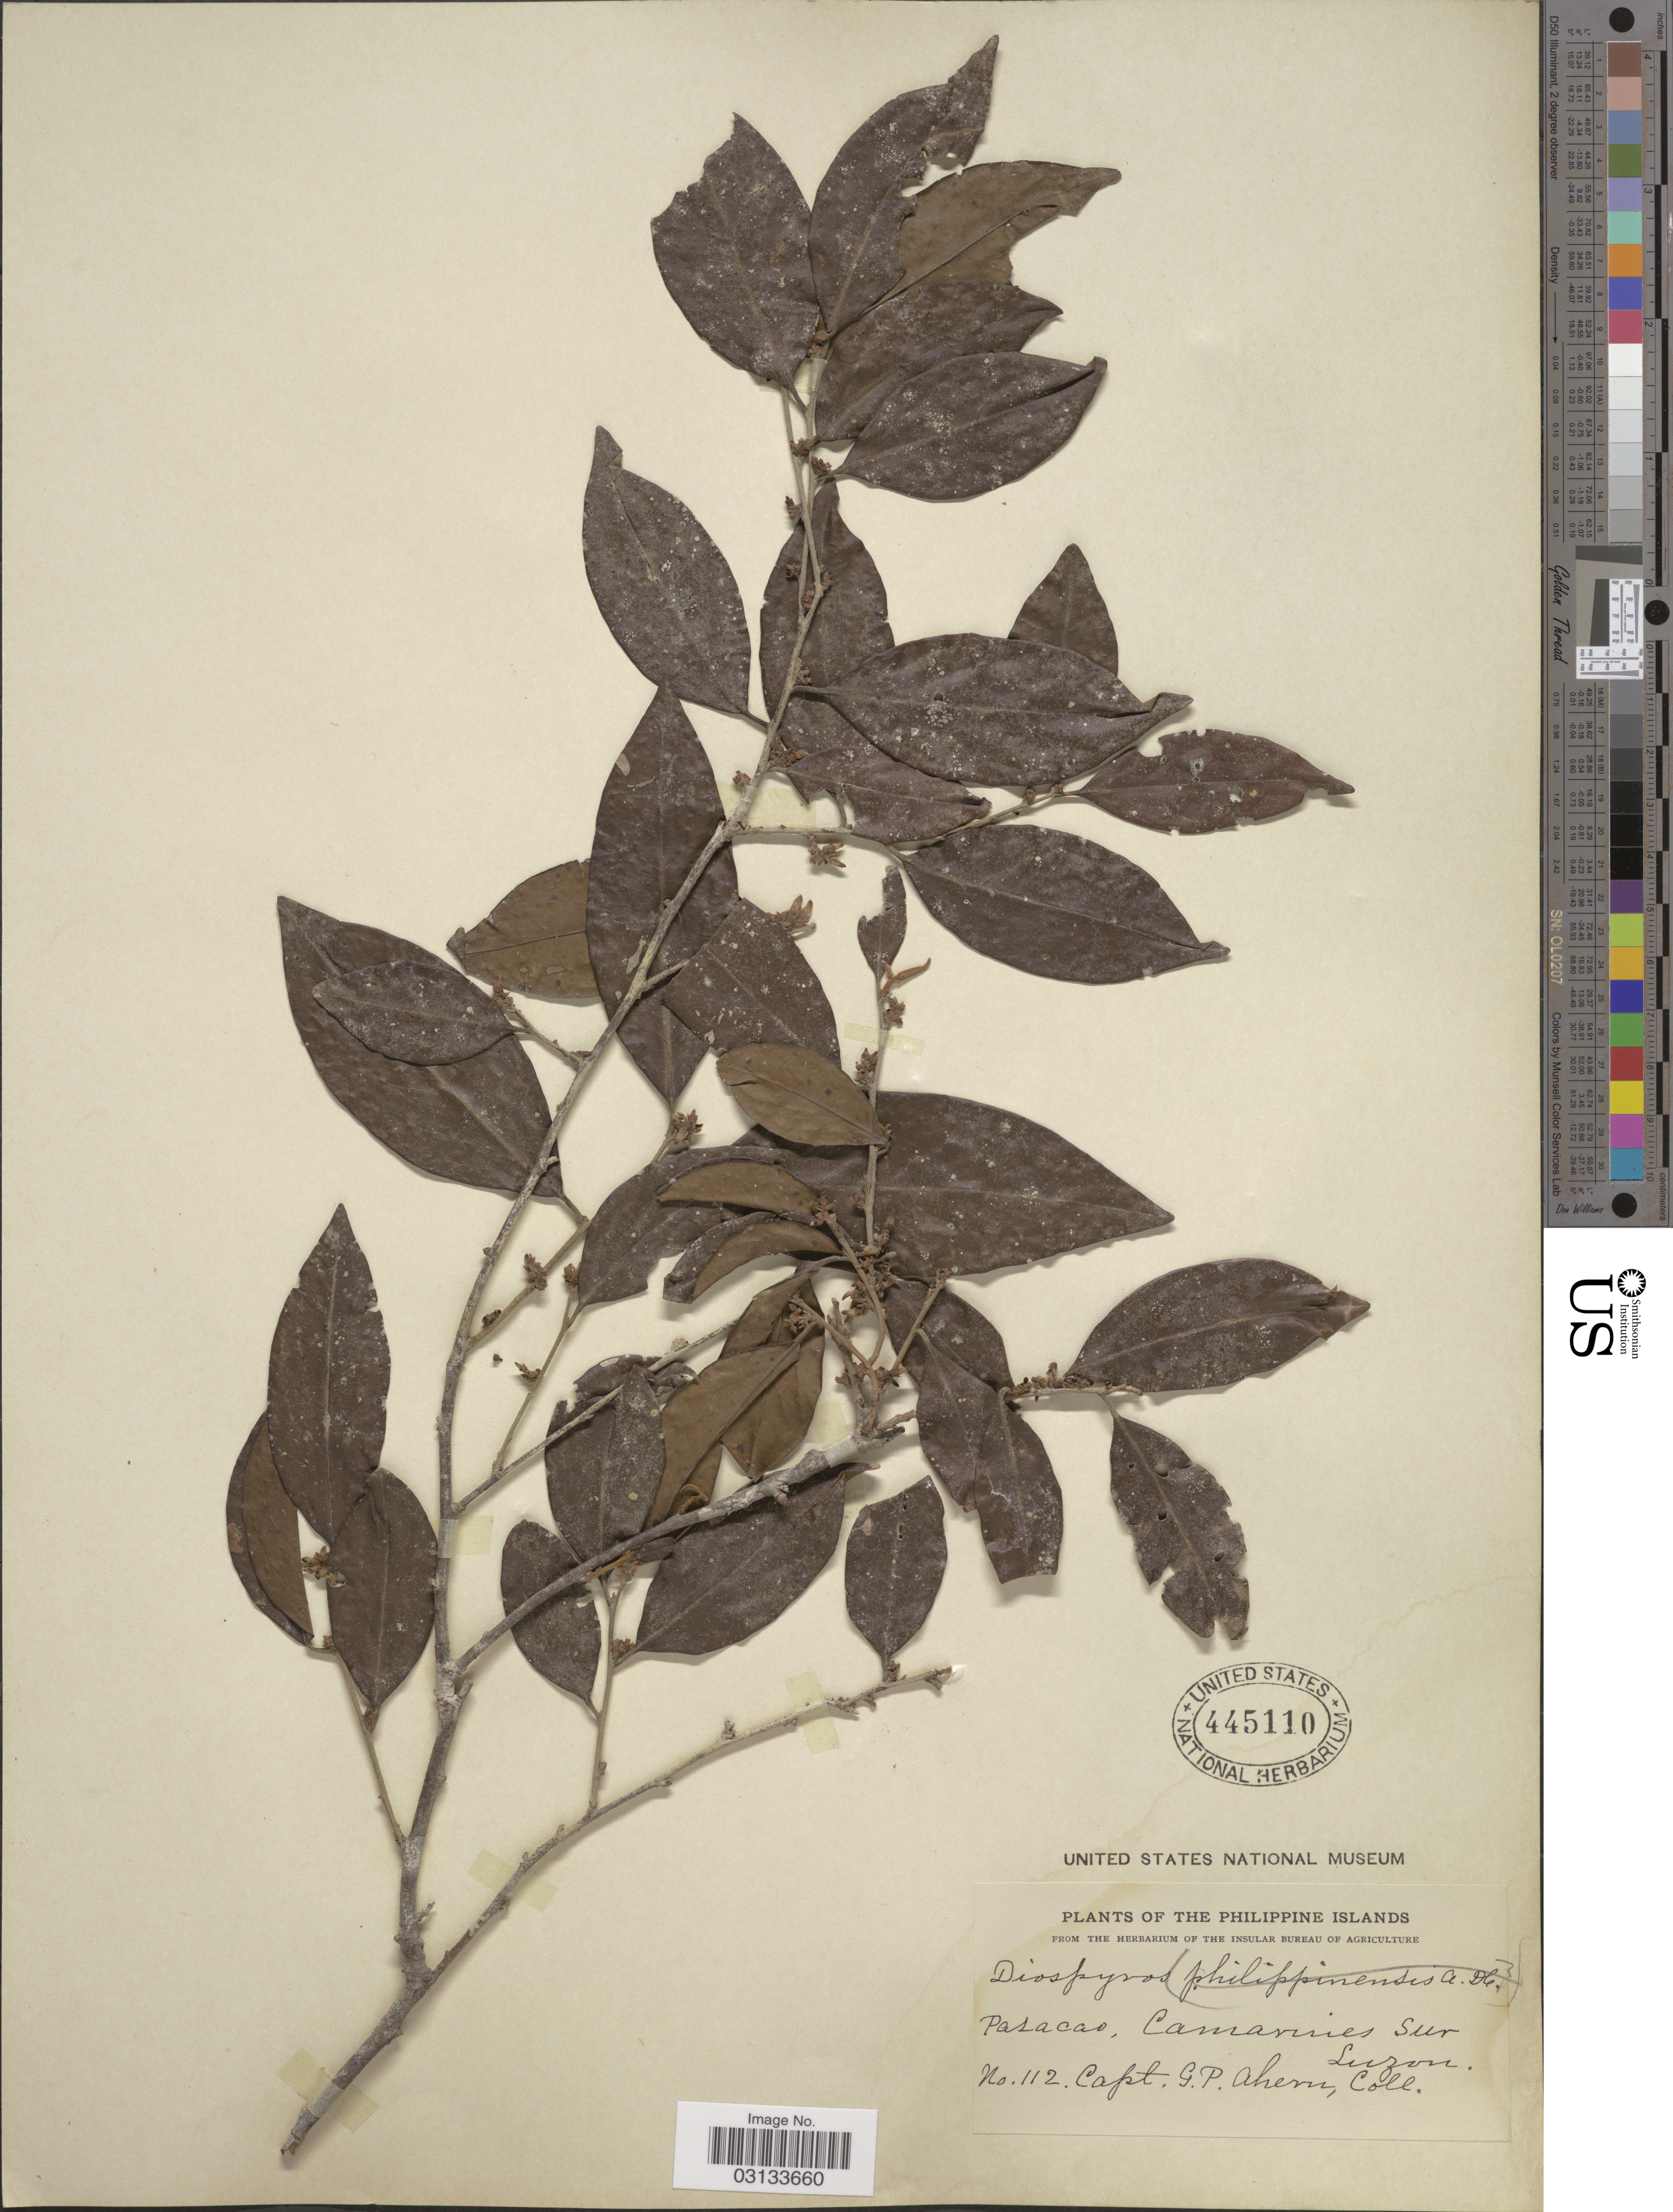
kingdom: Plantae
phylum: Tracheophyta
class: Magnoliopsida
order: Ericales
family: Ebenaceae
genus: Diospyros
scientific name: Diospyros philippinensis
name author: A. DC.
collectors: G. Ahern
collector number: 112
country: Philippines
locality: Philippine Islands. Pasacao, Camarines Sur. Luzon.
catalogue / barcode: US 445110